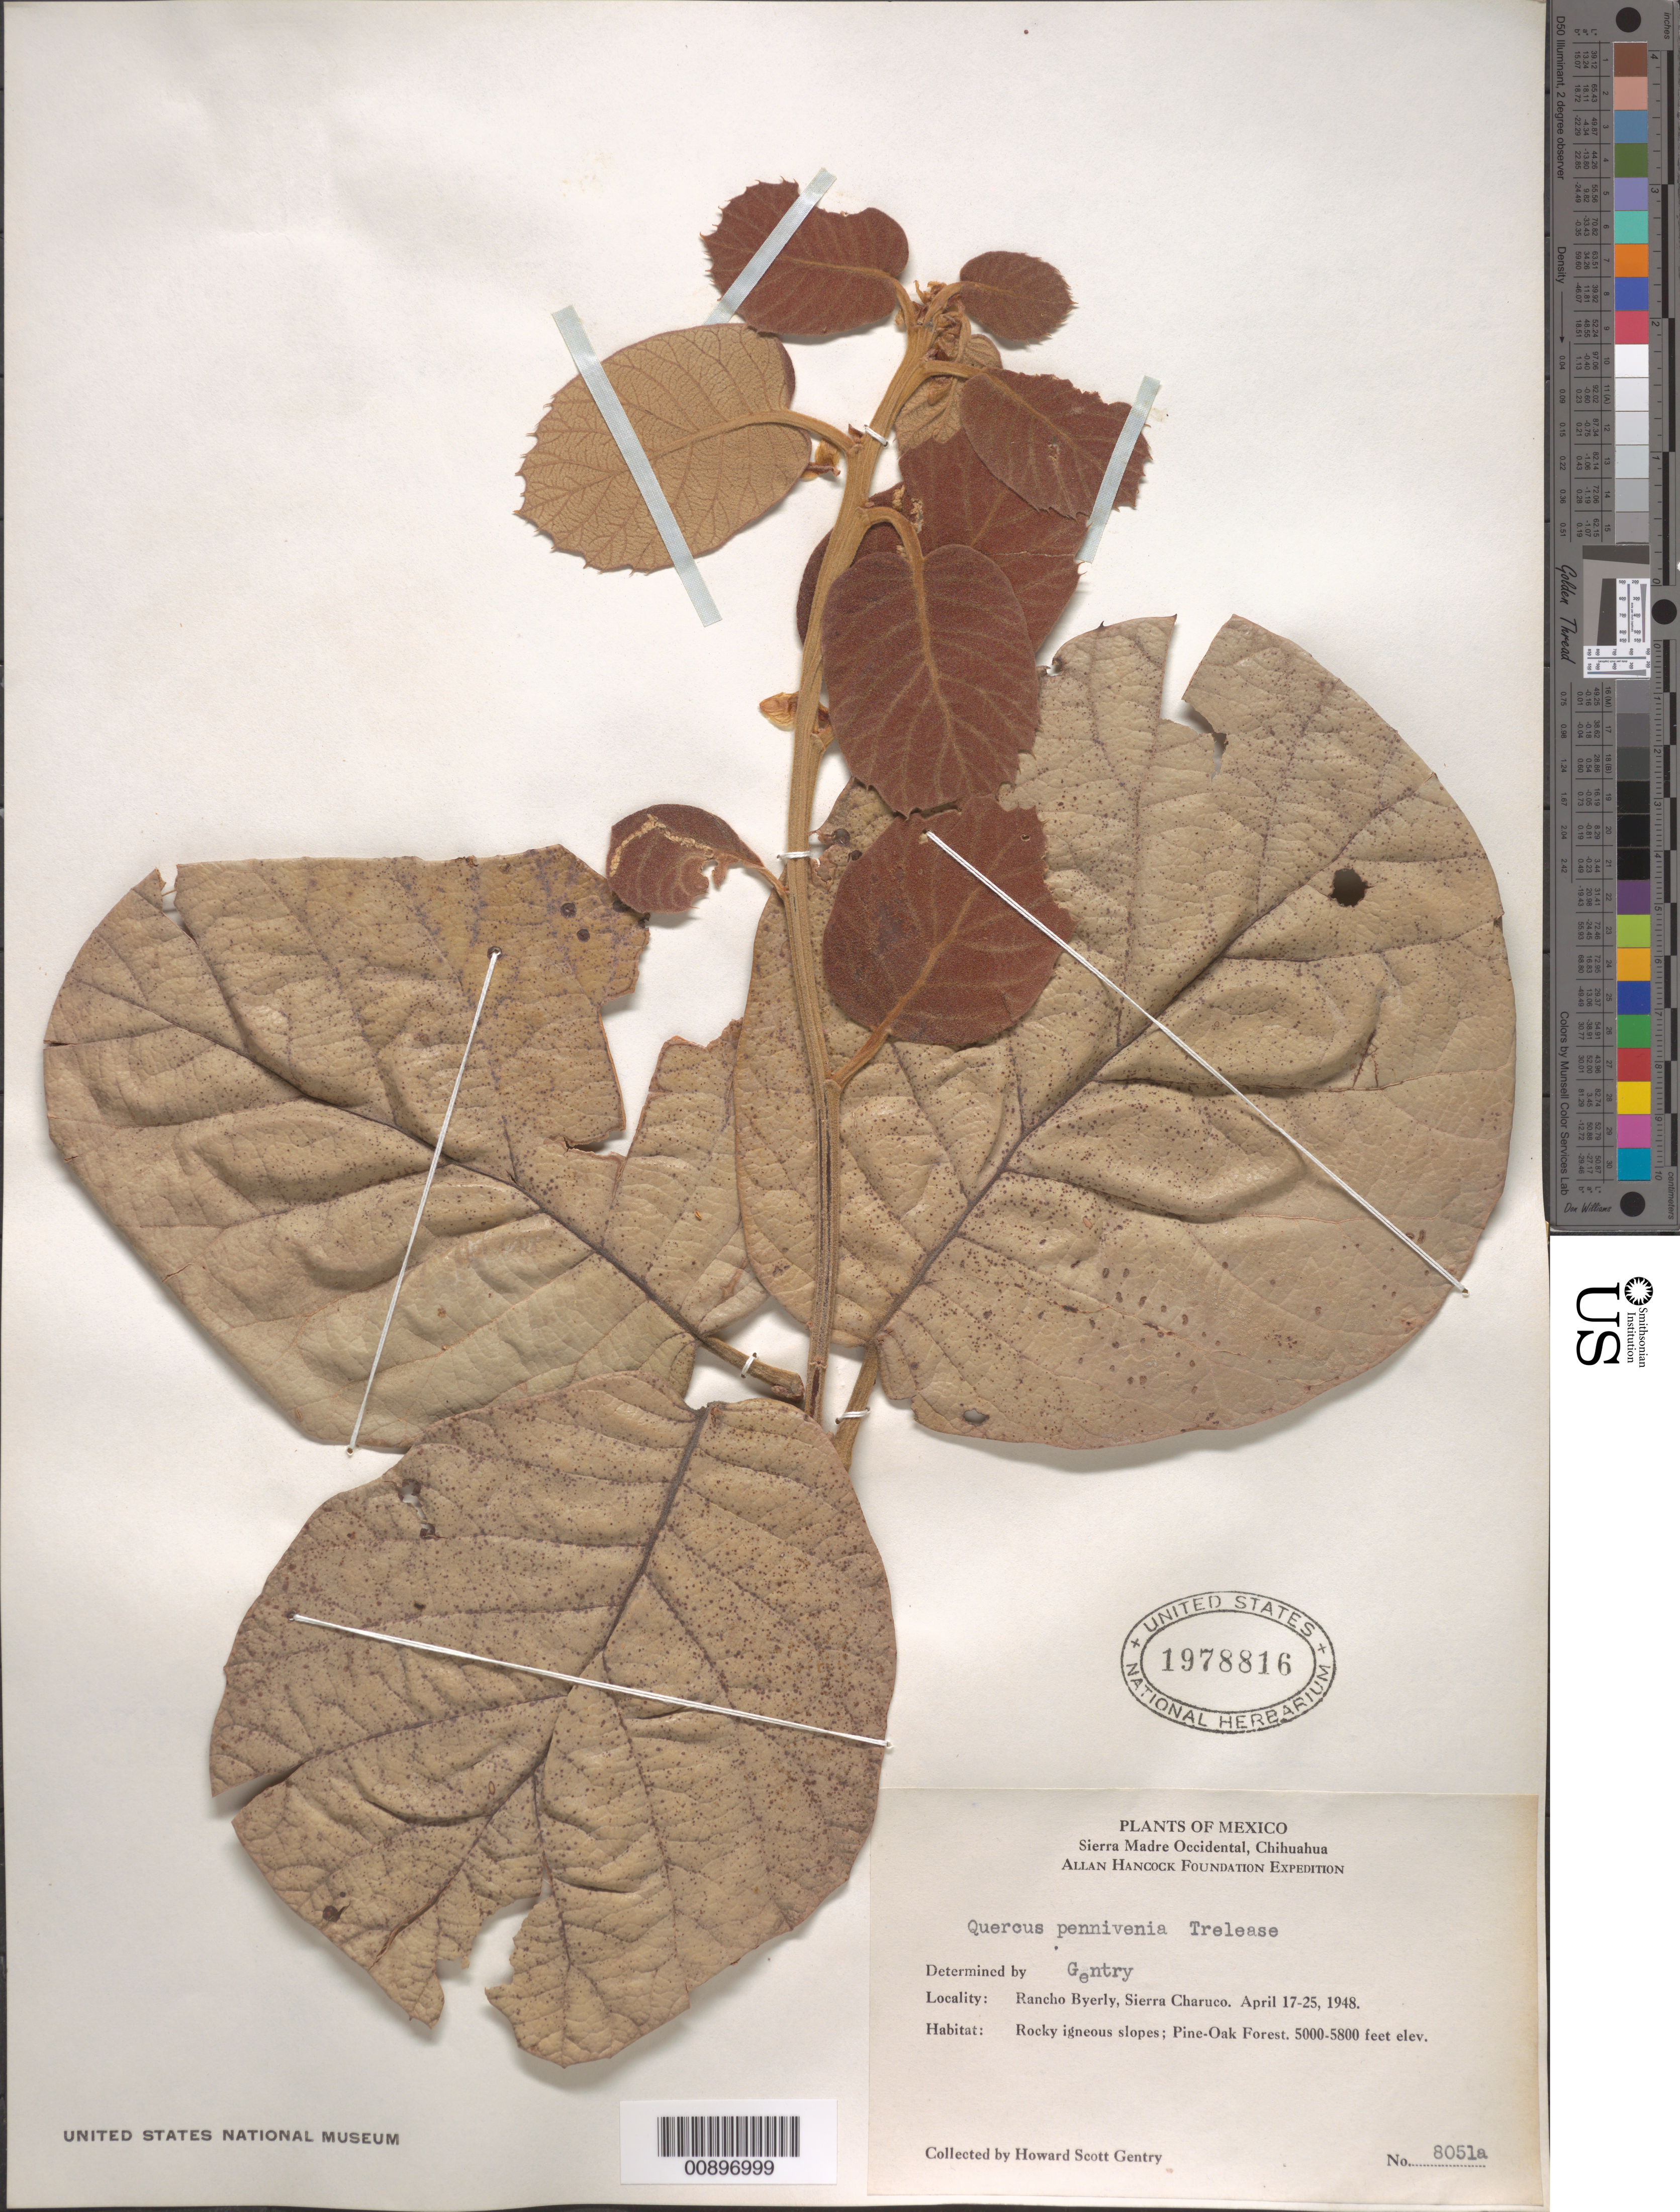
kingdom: Plantae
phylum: Tracheophyta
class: Magnoliopsida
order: Fagales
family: Fagaceae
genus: Quercus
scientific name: Quercus pennivenia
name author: Trel.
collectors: H. S. Gentry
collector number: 8051 a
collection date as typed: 17 Apr 1948 to 25 Apr 1948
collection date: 1948-04-17/1948-04-25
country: Mexico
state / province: Chihuahua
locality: Rancho Byerly, Sierra Charuco, Chihuahua.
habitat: Rocky igneous slopes; Pine-Oak Forest.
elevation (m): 1524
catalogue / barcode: US 1978816